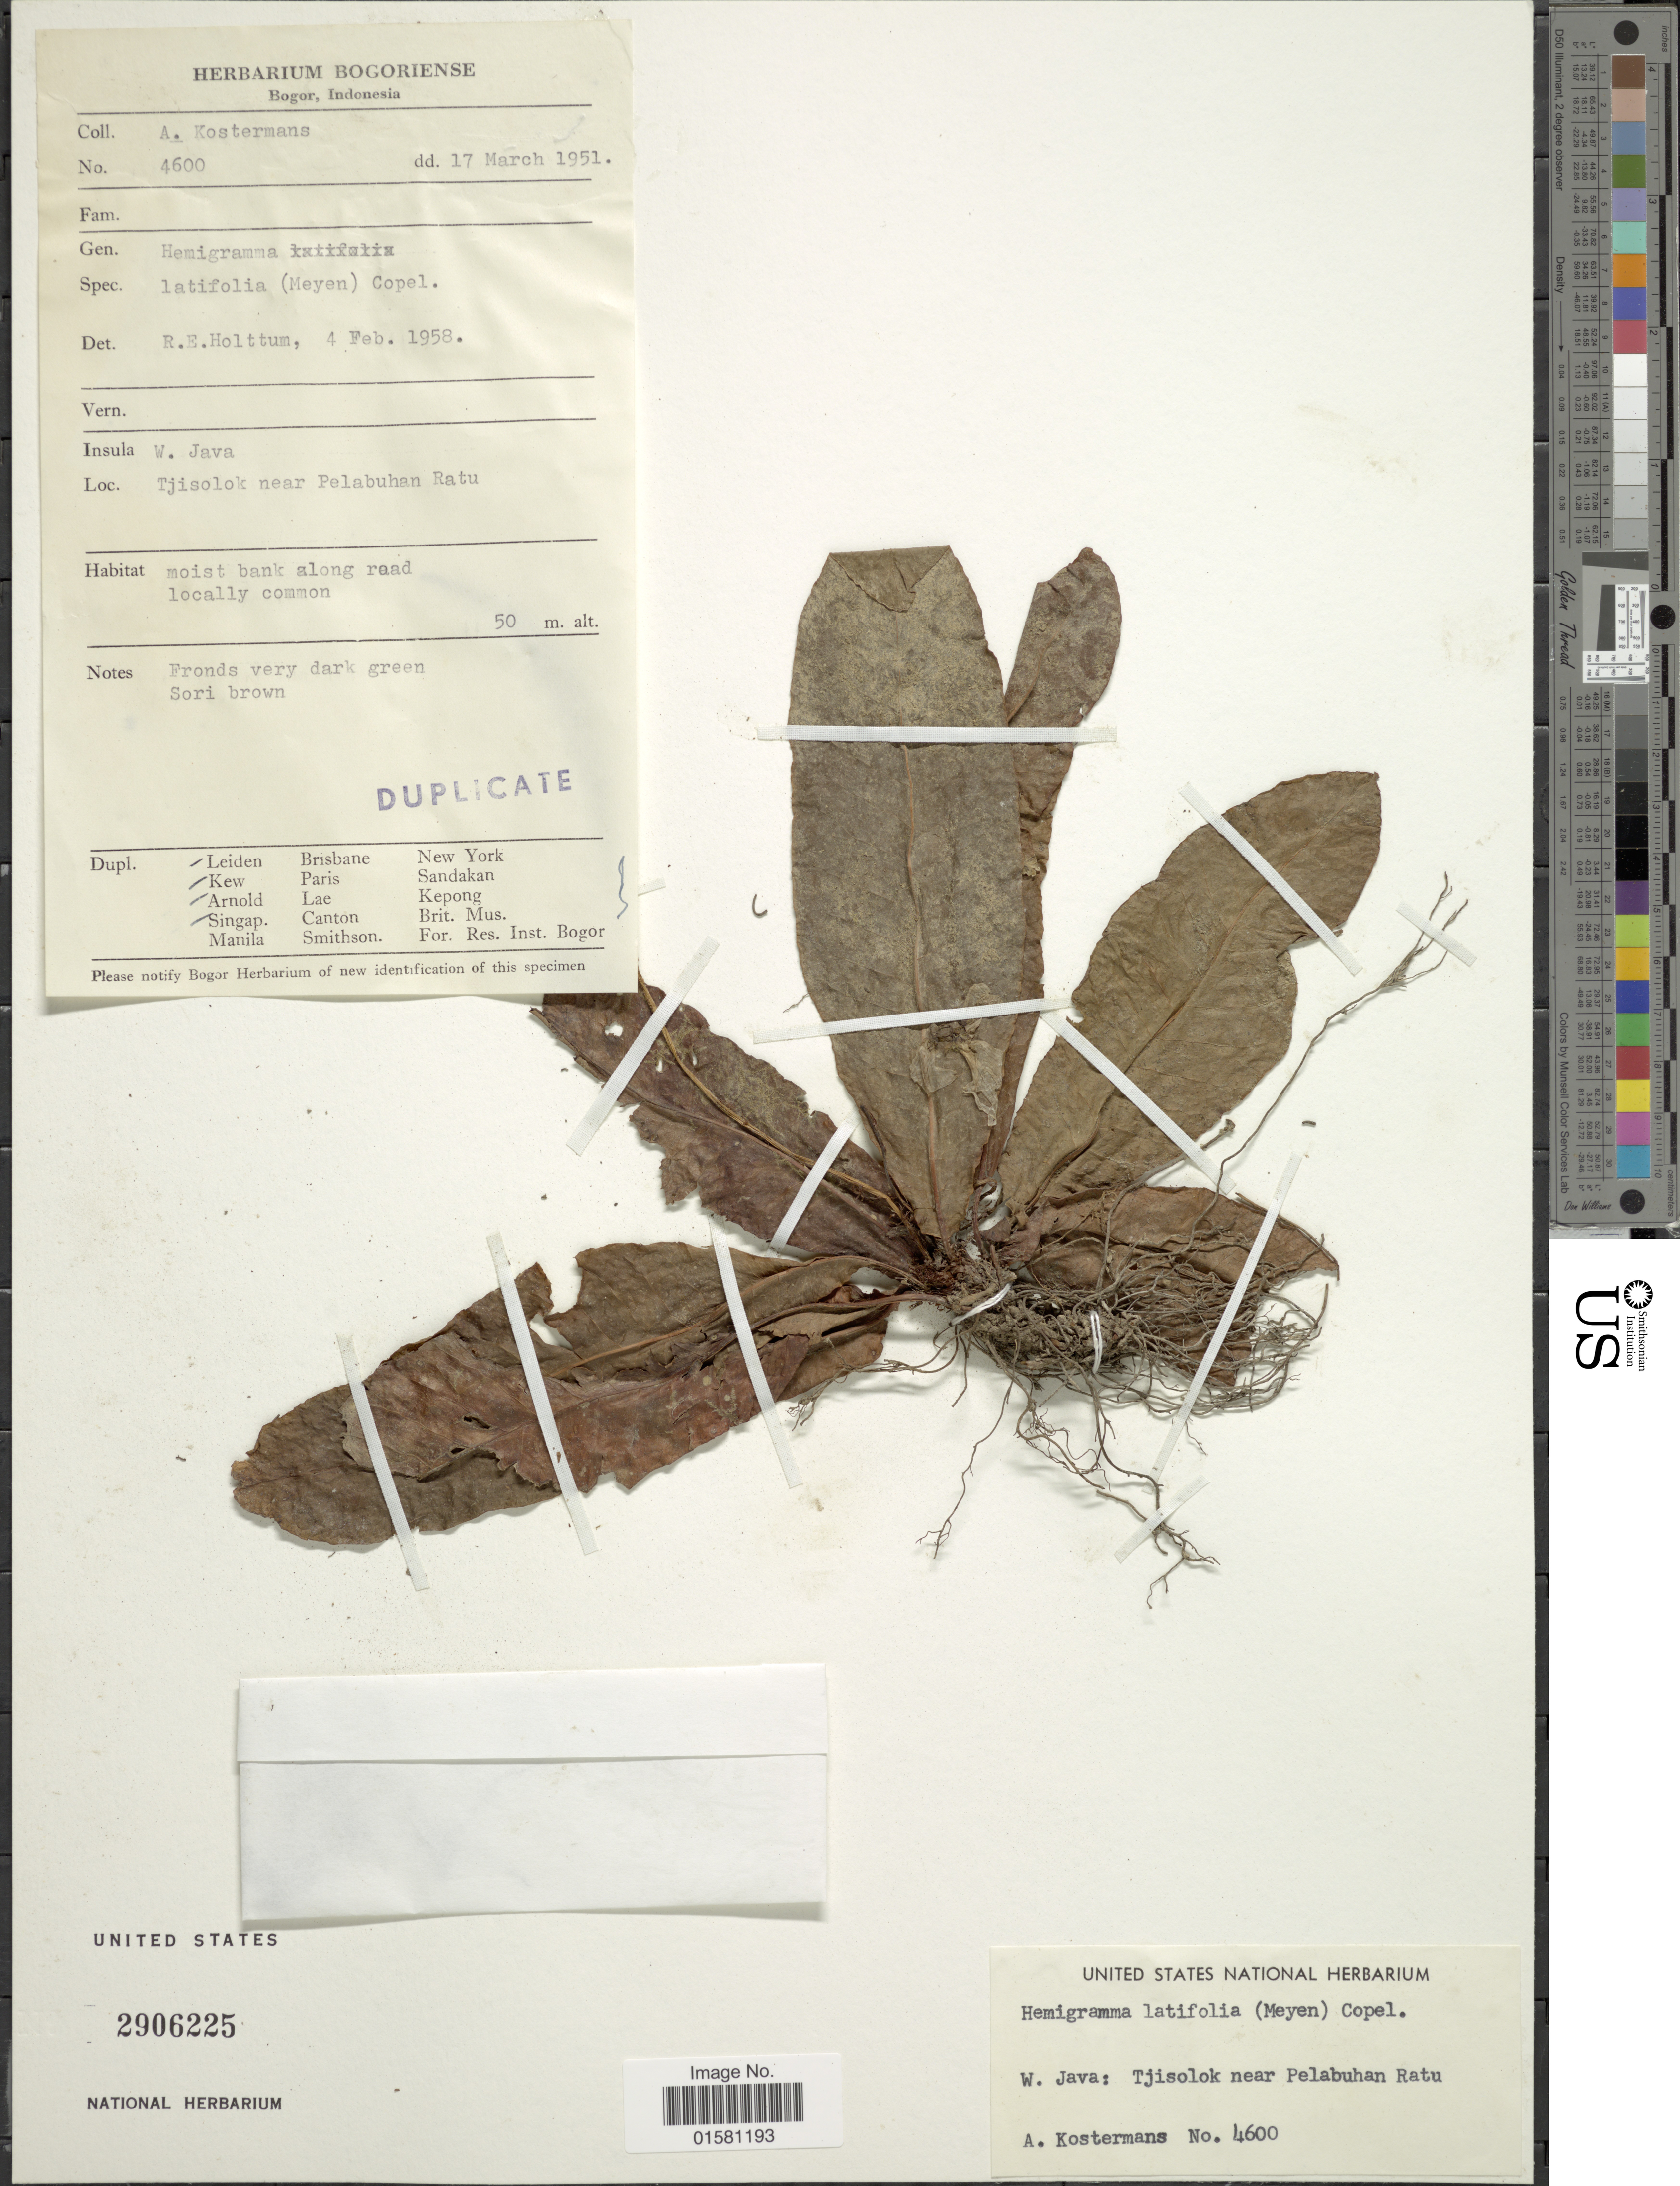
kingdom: Plantae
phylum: Tracheophyta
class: Polypodiopsida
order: Polypodiales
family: Tectariaceae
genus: Tectaria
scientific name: Tectaria taccifolia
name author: (Fée) M.G. Price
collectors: A. J. G. Kostermans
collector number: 4600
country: Indonesia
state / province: Java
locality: W. Java: Tjisolok near Pelabuhan Ratu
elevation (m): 50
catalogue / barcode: US 2906225